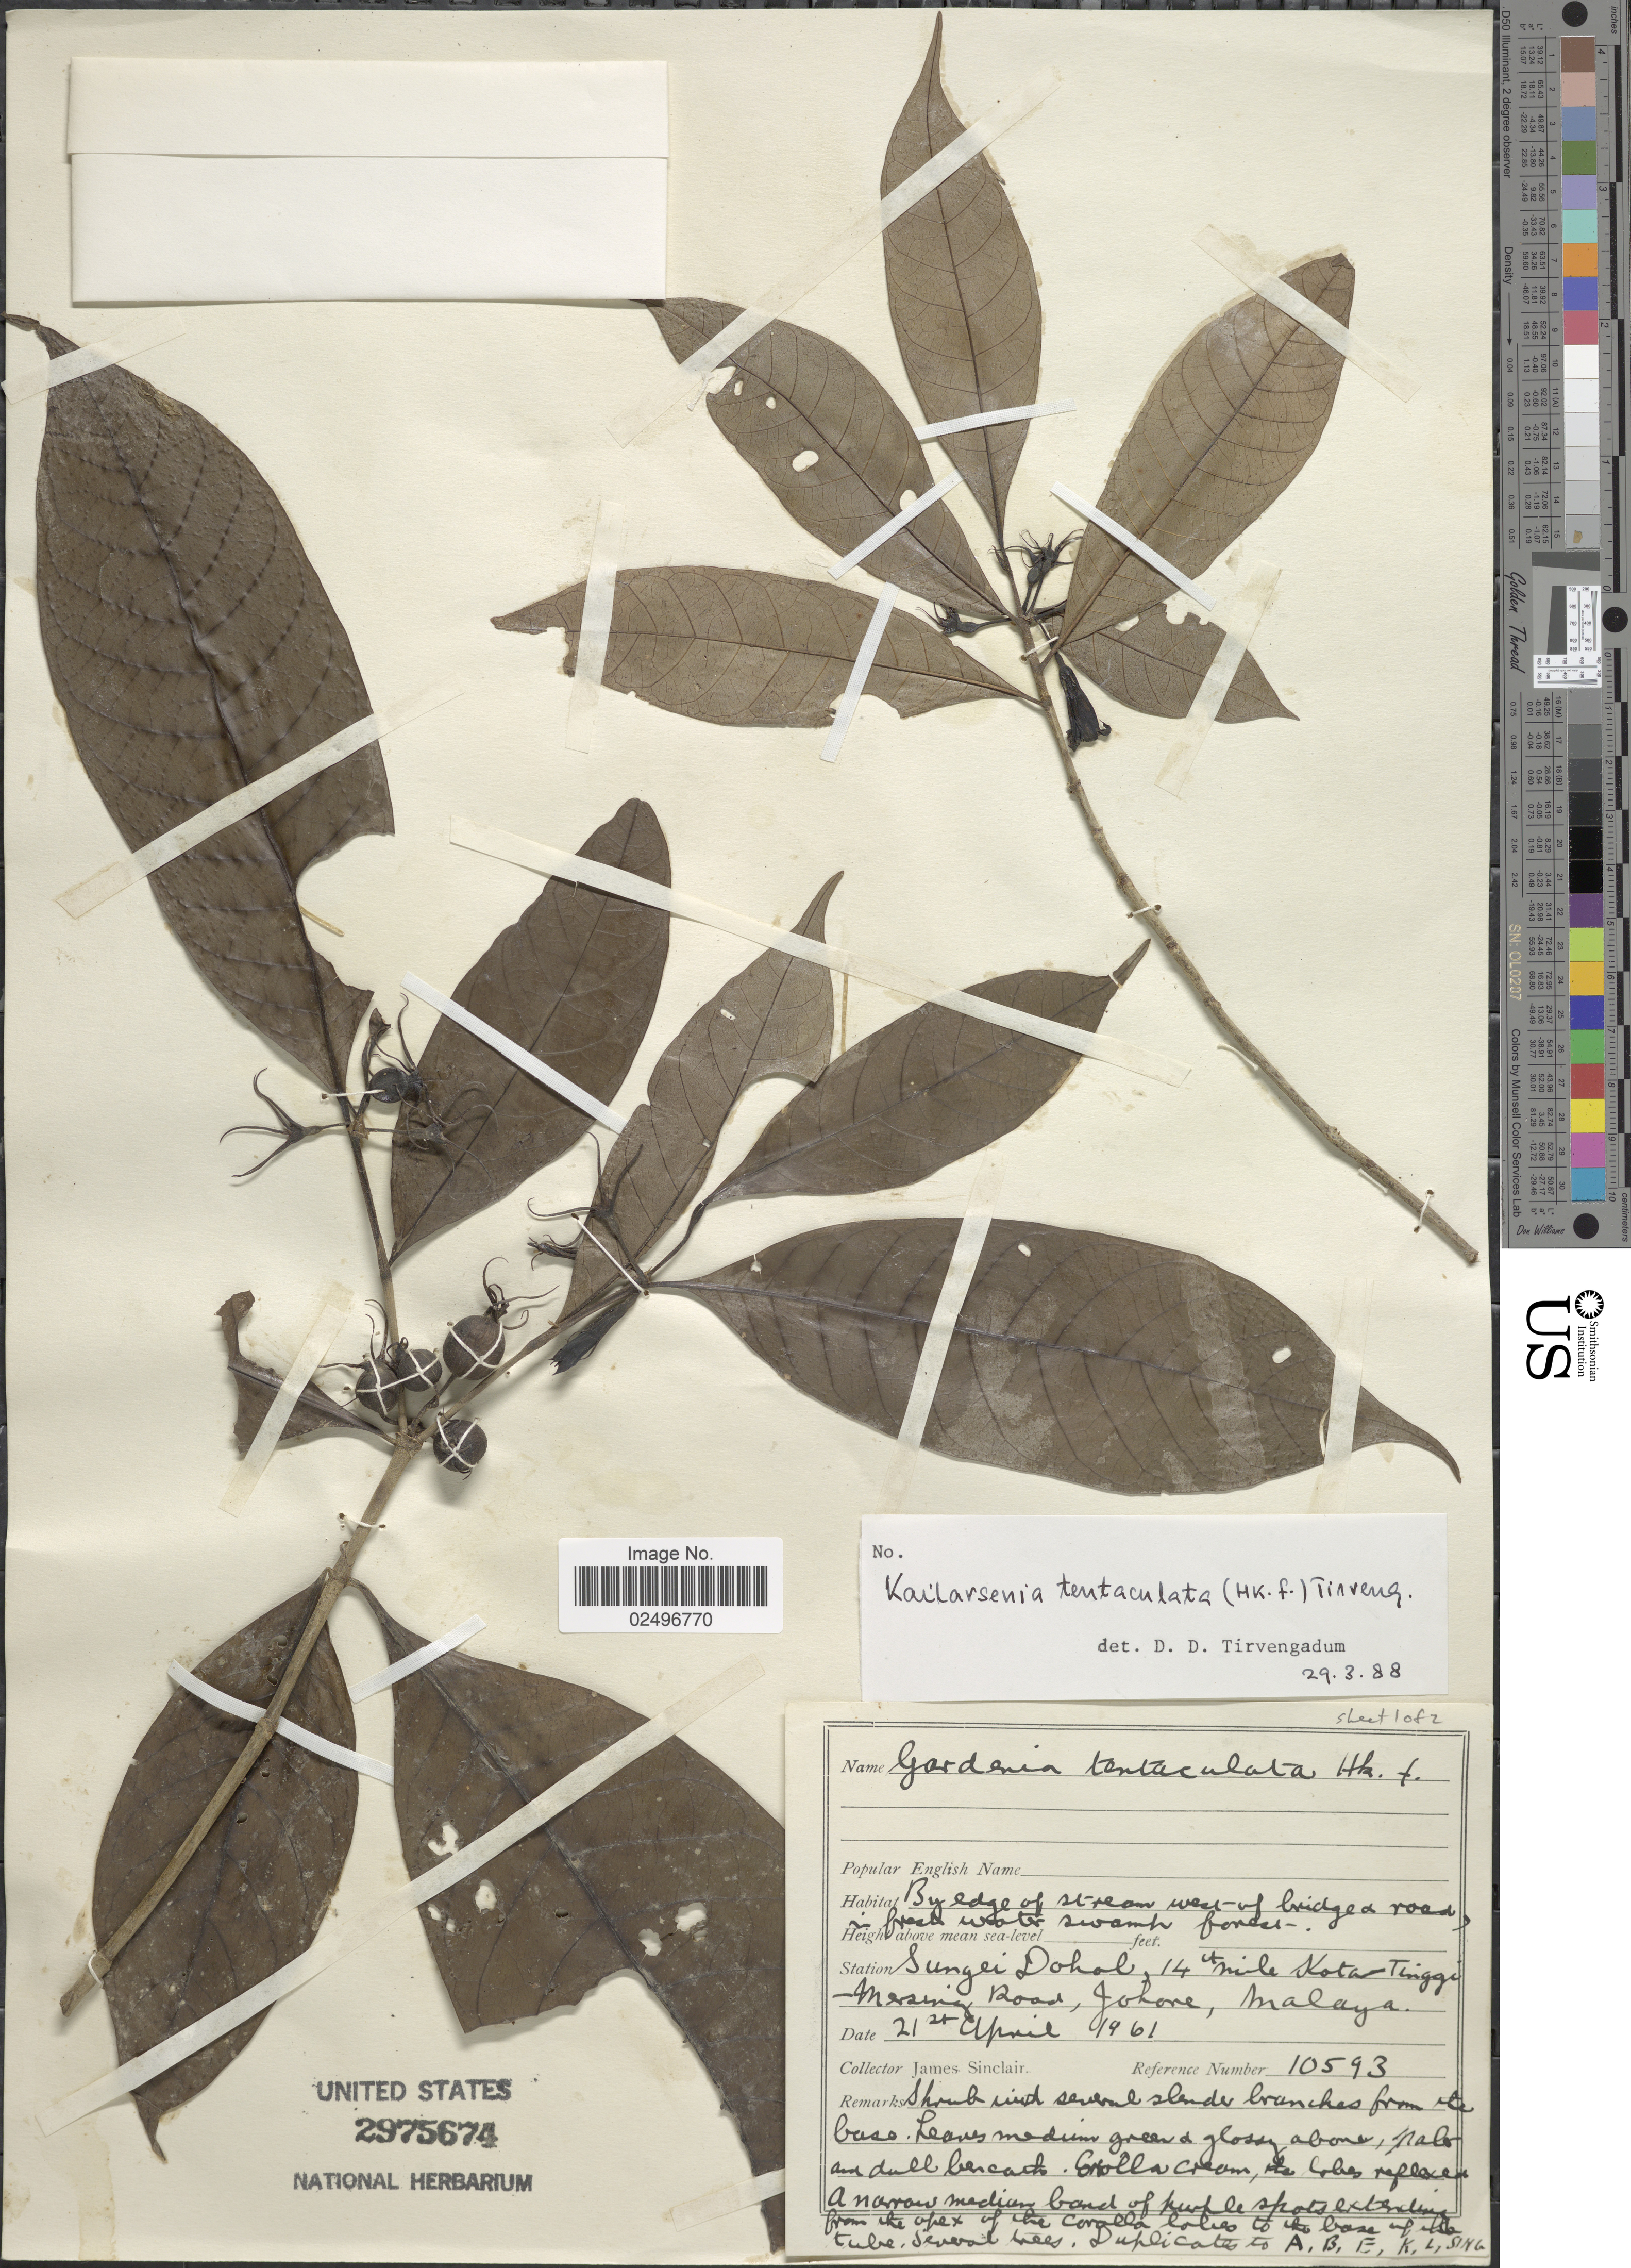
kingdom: Plantae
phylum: Tracheophyta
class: Magnoliopsida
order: Gentianales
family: Rubiaceae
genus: Kailarsenia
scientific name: Kailarsenia tentaculata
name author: (Hook. f.) Tirveng.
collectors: J. Sinclair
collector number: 10593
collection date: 1961-04-21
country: Malaysia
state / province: Johor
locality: Sungai Johol, 14th mile Kotar Tenggi Mersing Road, Johore, Malaya.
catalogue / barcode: US 2975674